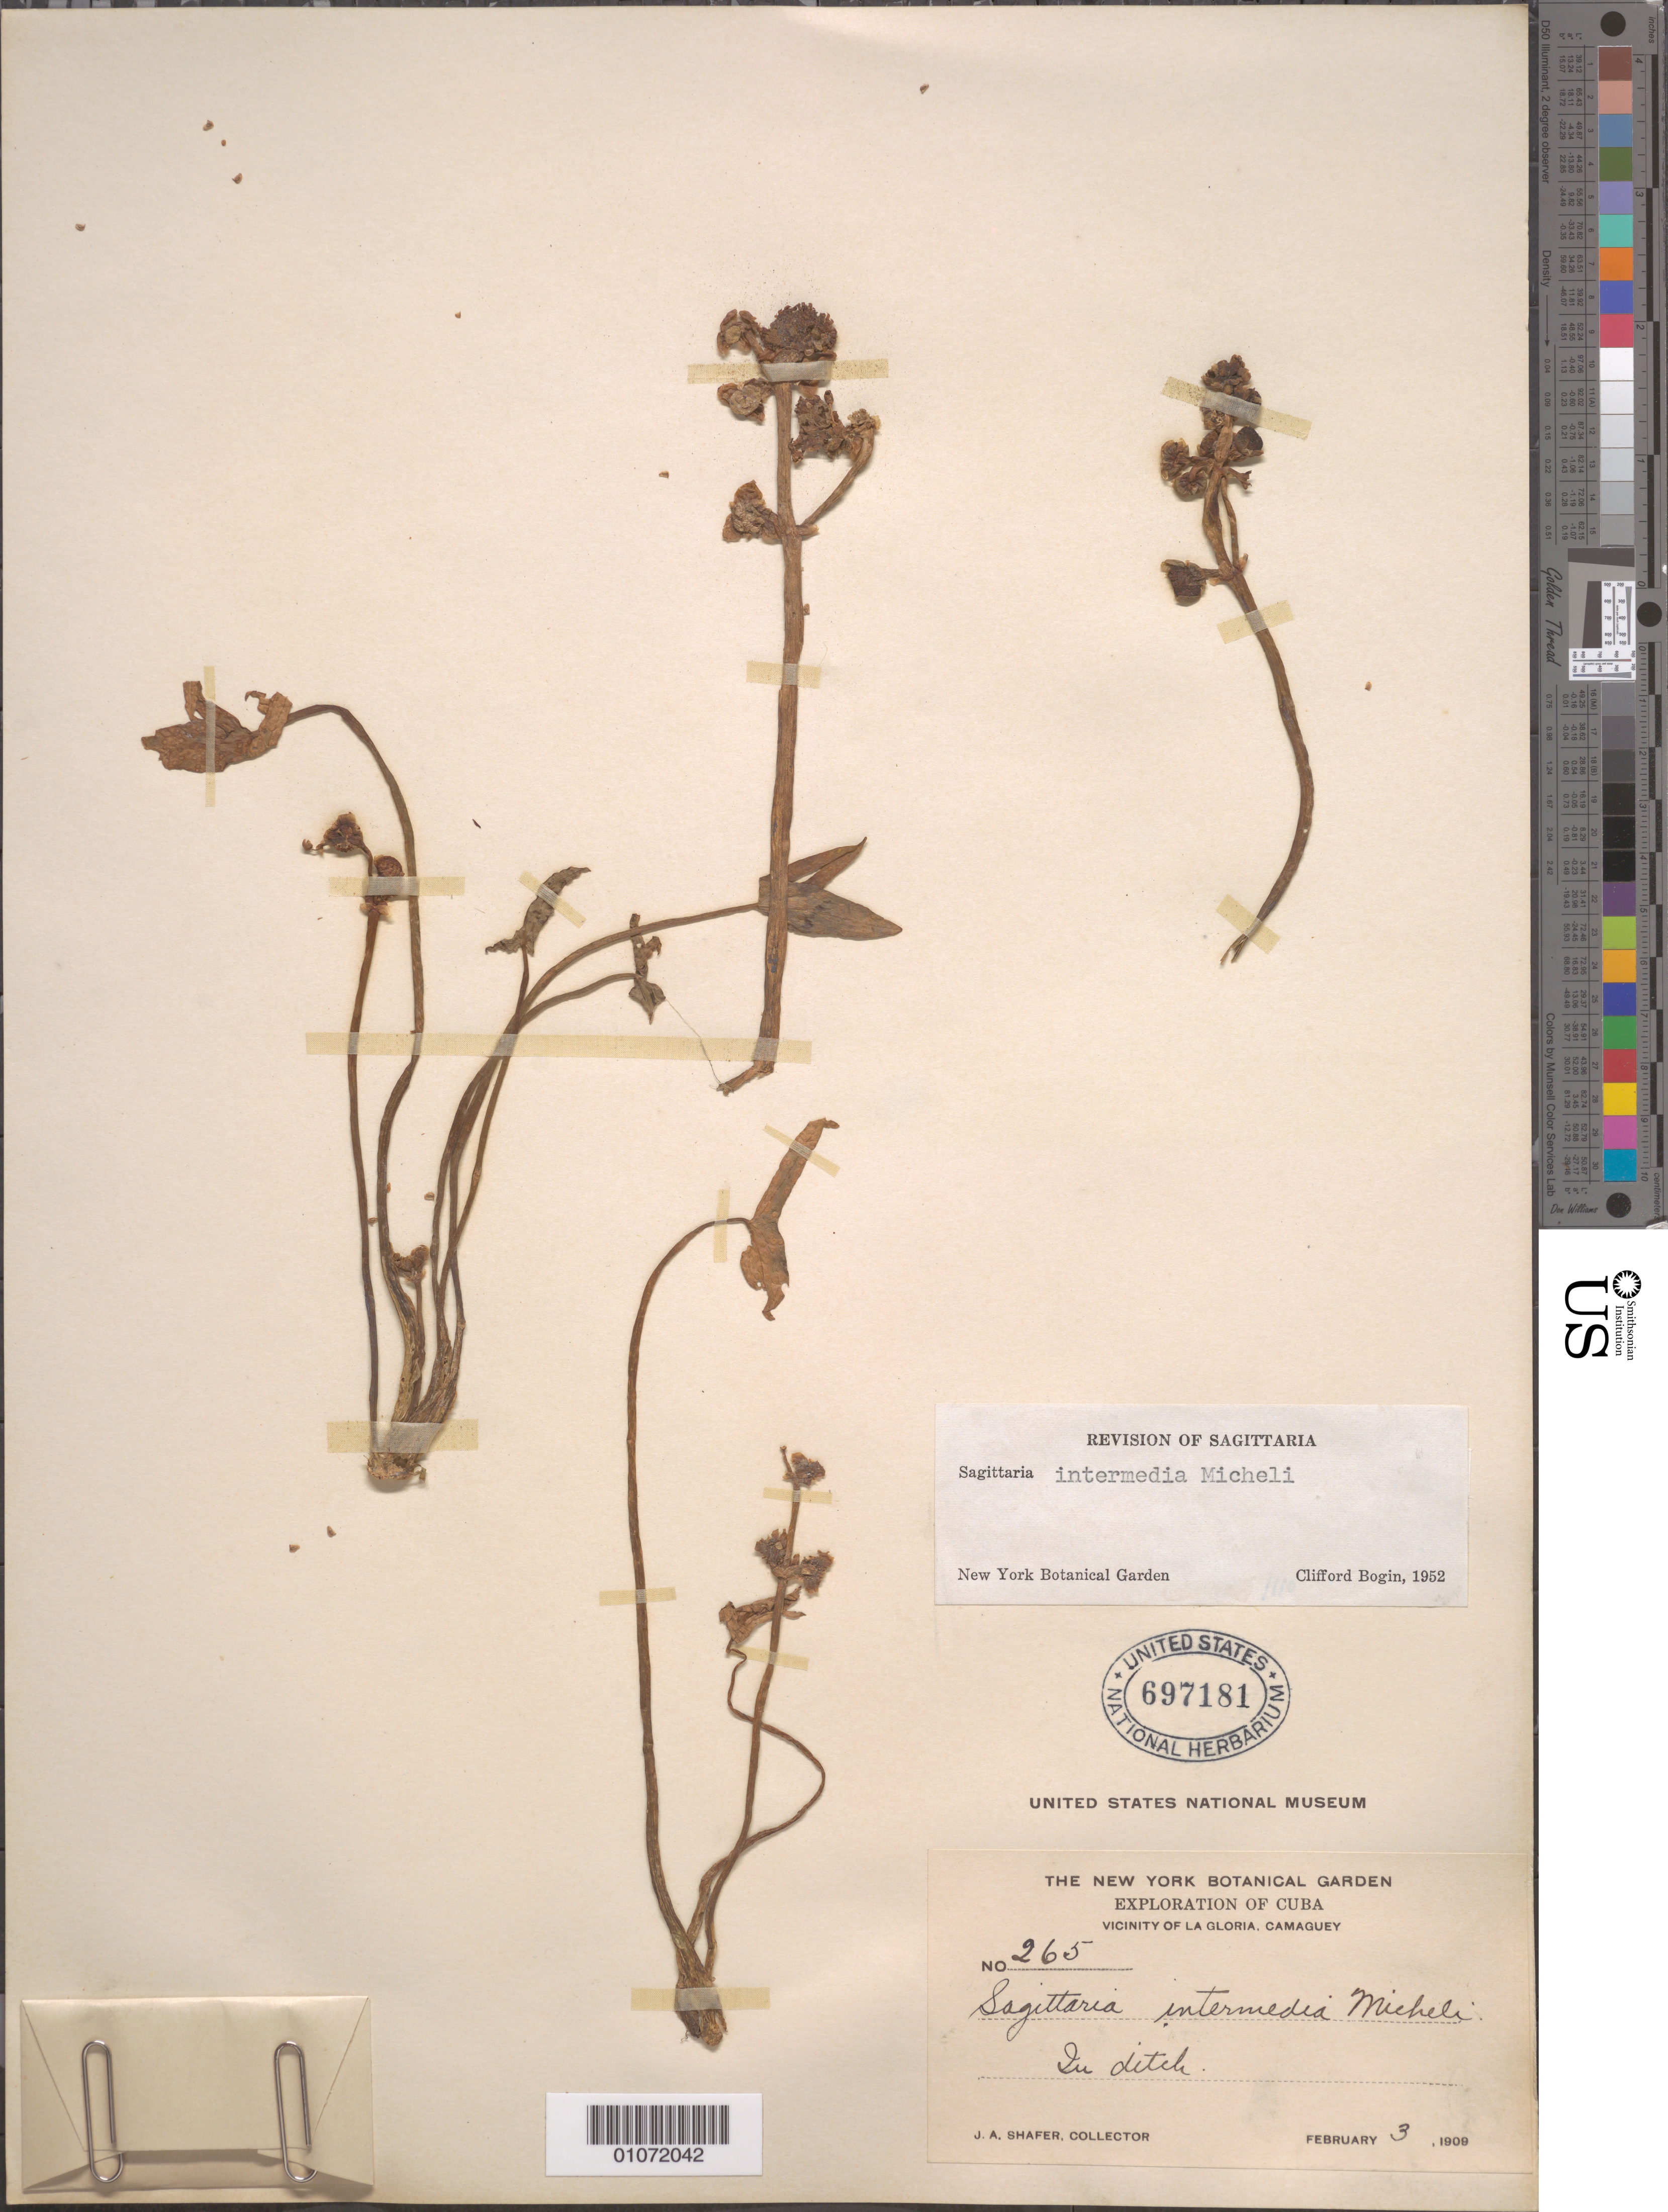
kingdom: Plantae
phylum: Tracheophyta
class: Liliopsida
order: Alismatales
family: Alismataceae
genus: Sagittaria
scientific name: Sagittaria intermedia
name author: Micheli in A. DC.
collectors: J. A. Shafer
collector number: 265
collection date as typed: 03 Feb 1909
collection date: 1909-02-03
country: Cuba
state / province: Camagüey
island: Cuba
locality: in ditch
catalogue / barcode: US 697181